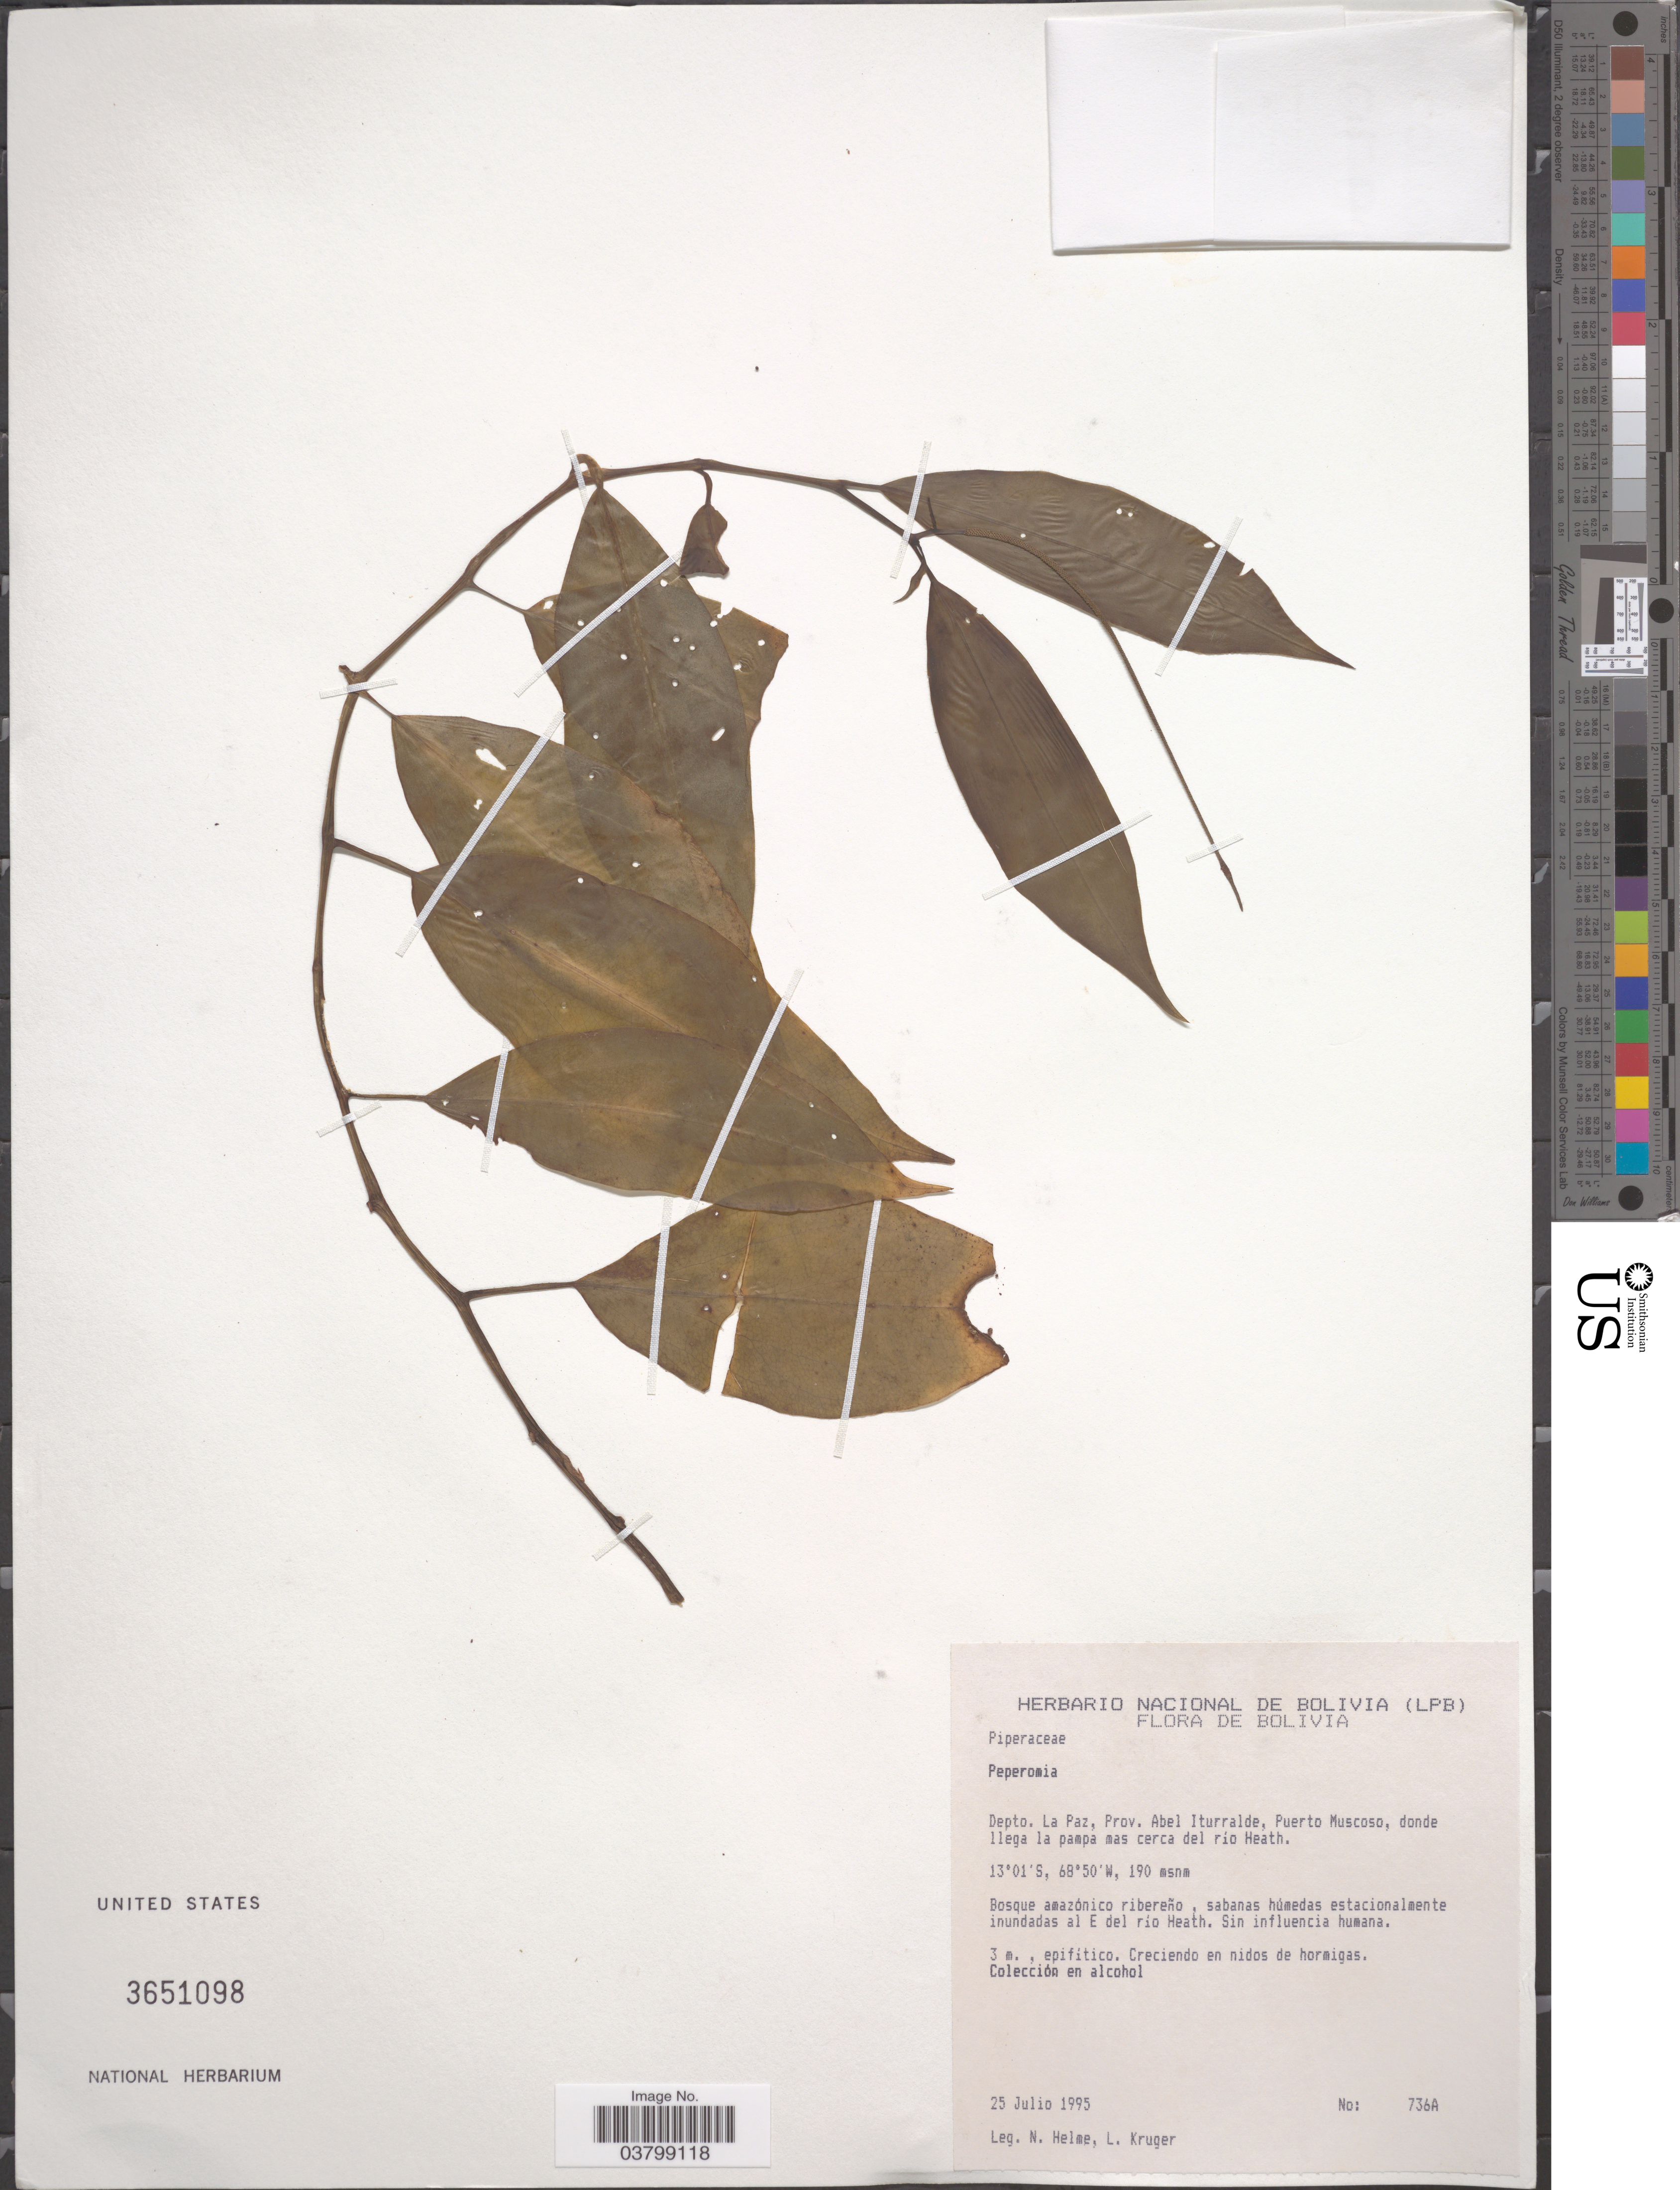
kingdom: Plantae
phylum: Tracheophyta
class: Magnoliopsida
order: Piperales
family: Piperaceae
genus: Peperomia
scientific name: Peperomia macrostachya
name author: (Vahl) A. Dietr.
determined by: Jiménez, José Estaban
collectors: N. Helme & L. Kruger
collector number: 736A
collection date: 1995-07-25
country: Bolivia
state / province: La Paz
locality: Depto. La Paz, Prov. Abel Iturralde, Puerto Muscoso, donde llega la pampa mas cerca del río Heath. Bosque amazónico ribereño, sabanas húmedas estacionalmente inundadas al E del río Heath.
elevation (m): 190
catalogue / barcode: US 3651098